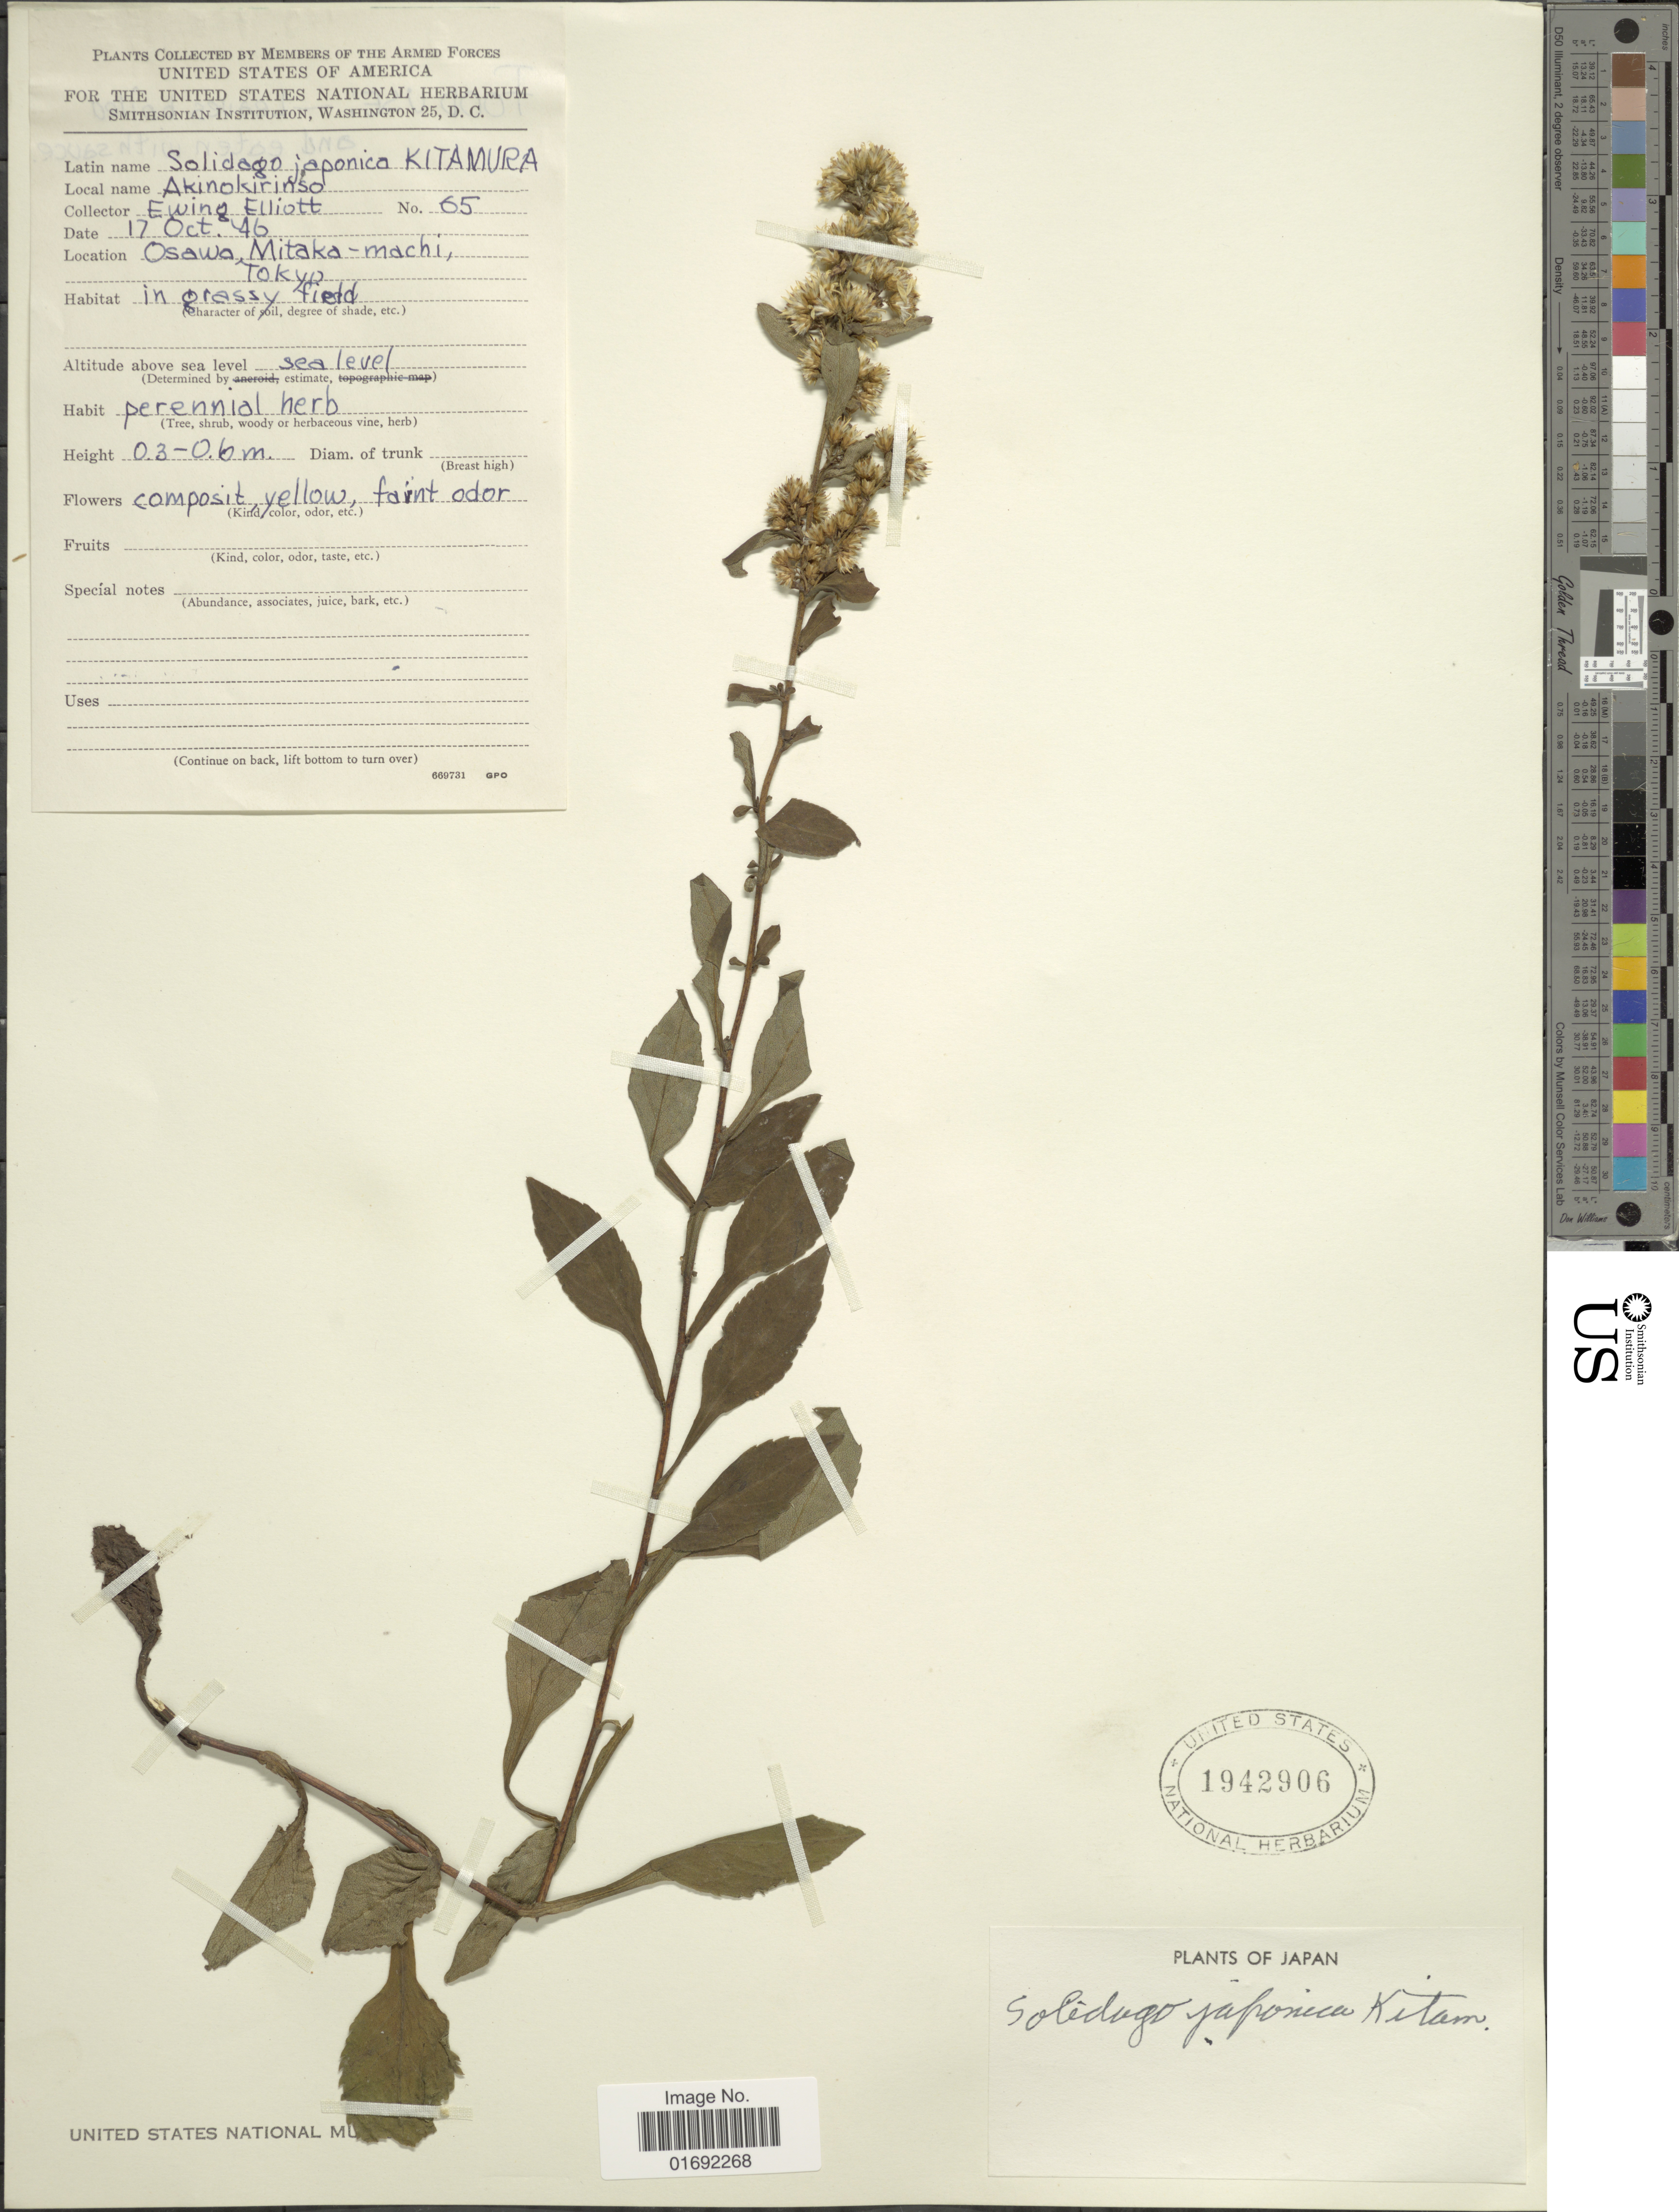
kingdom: Plantae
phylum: Tracheophyta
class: Magnoliopsida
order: Asterales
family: Asteraceae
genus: Solidago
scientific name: Solidago virgaurea var. asiatica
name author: Nakai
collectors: E. Ewing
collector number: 65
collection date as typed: Transcribed d/m/y: 17/10/46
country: Japan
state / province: Tokyo, Federal City of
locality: Osawa, Mitaka-machi, Tokyo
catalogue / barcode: US 1942906